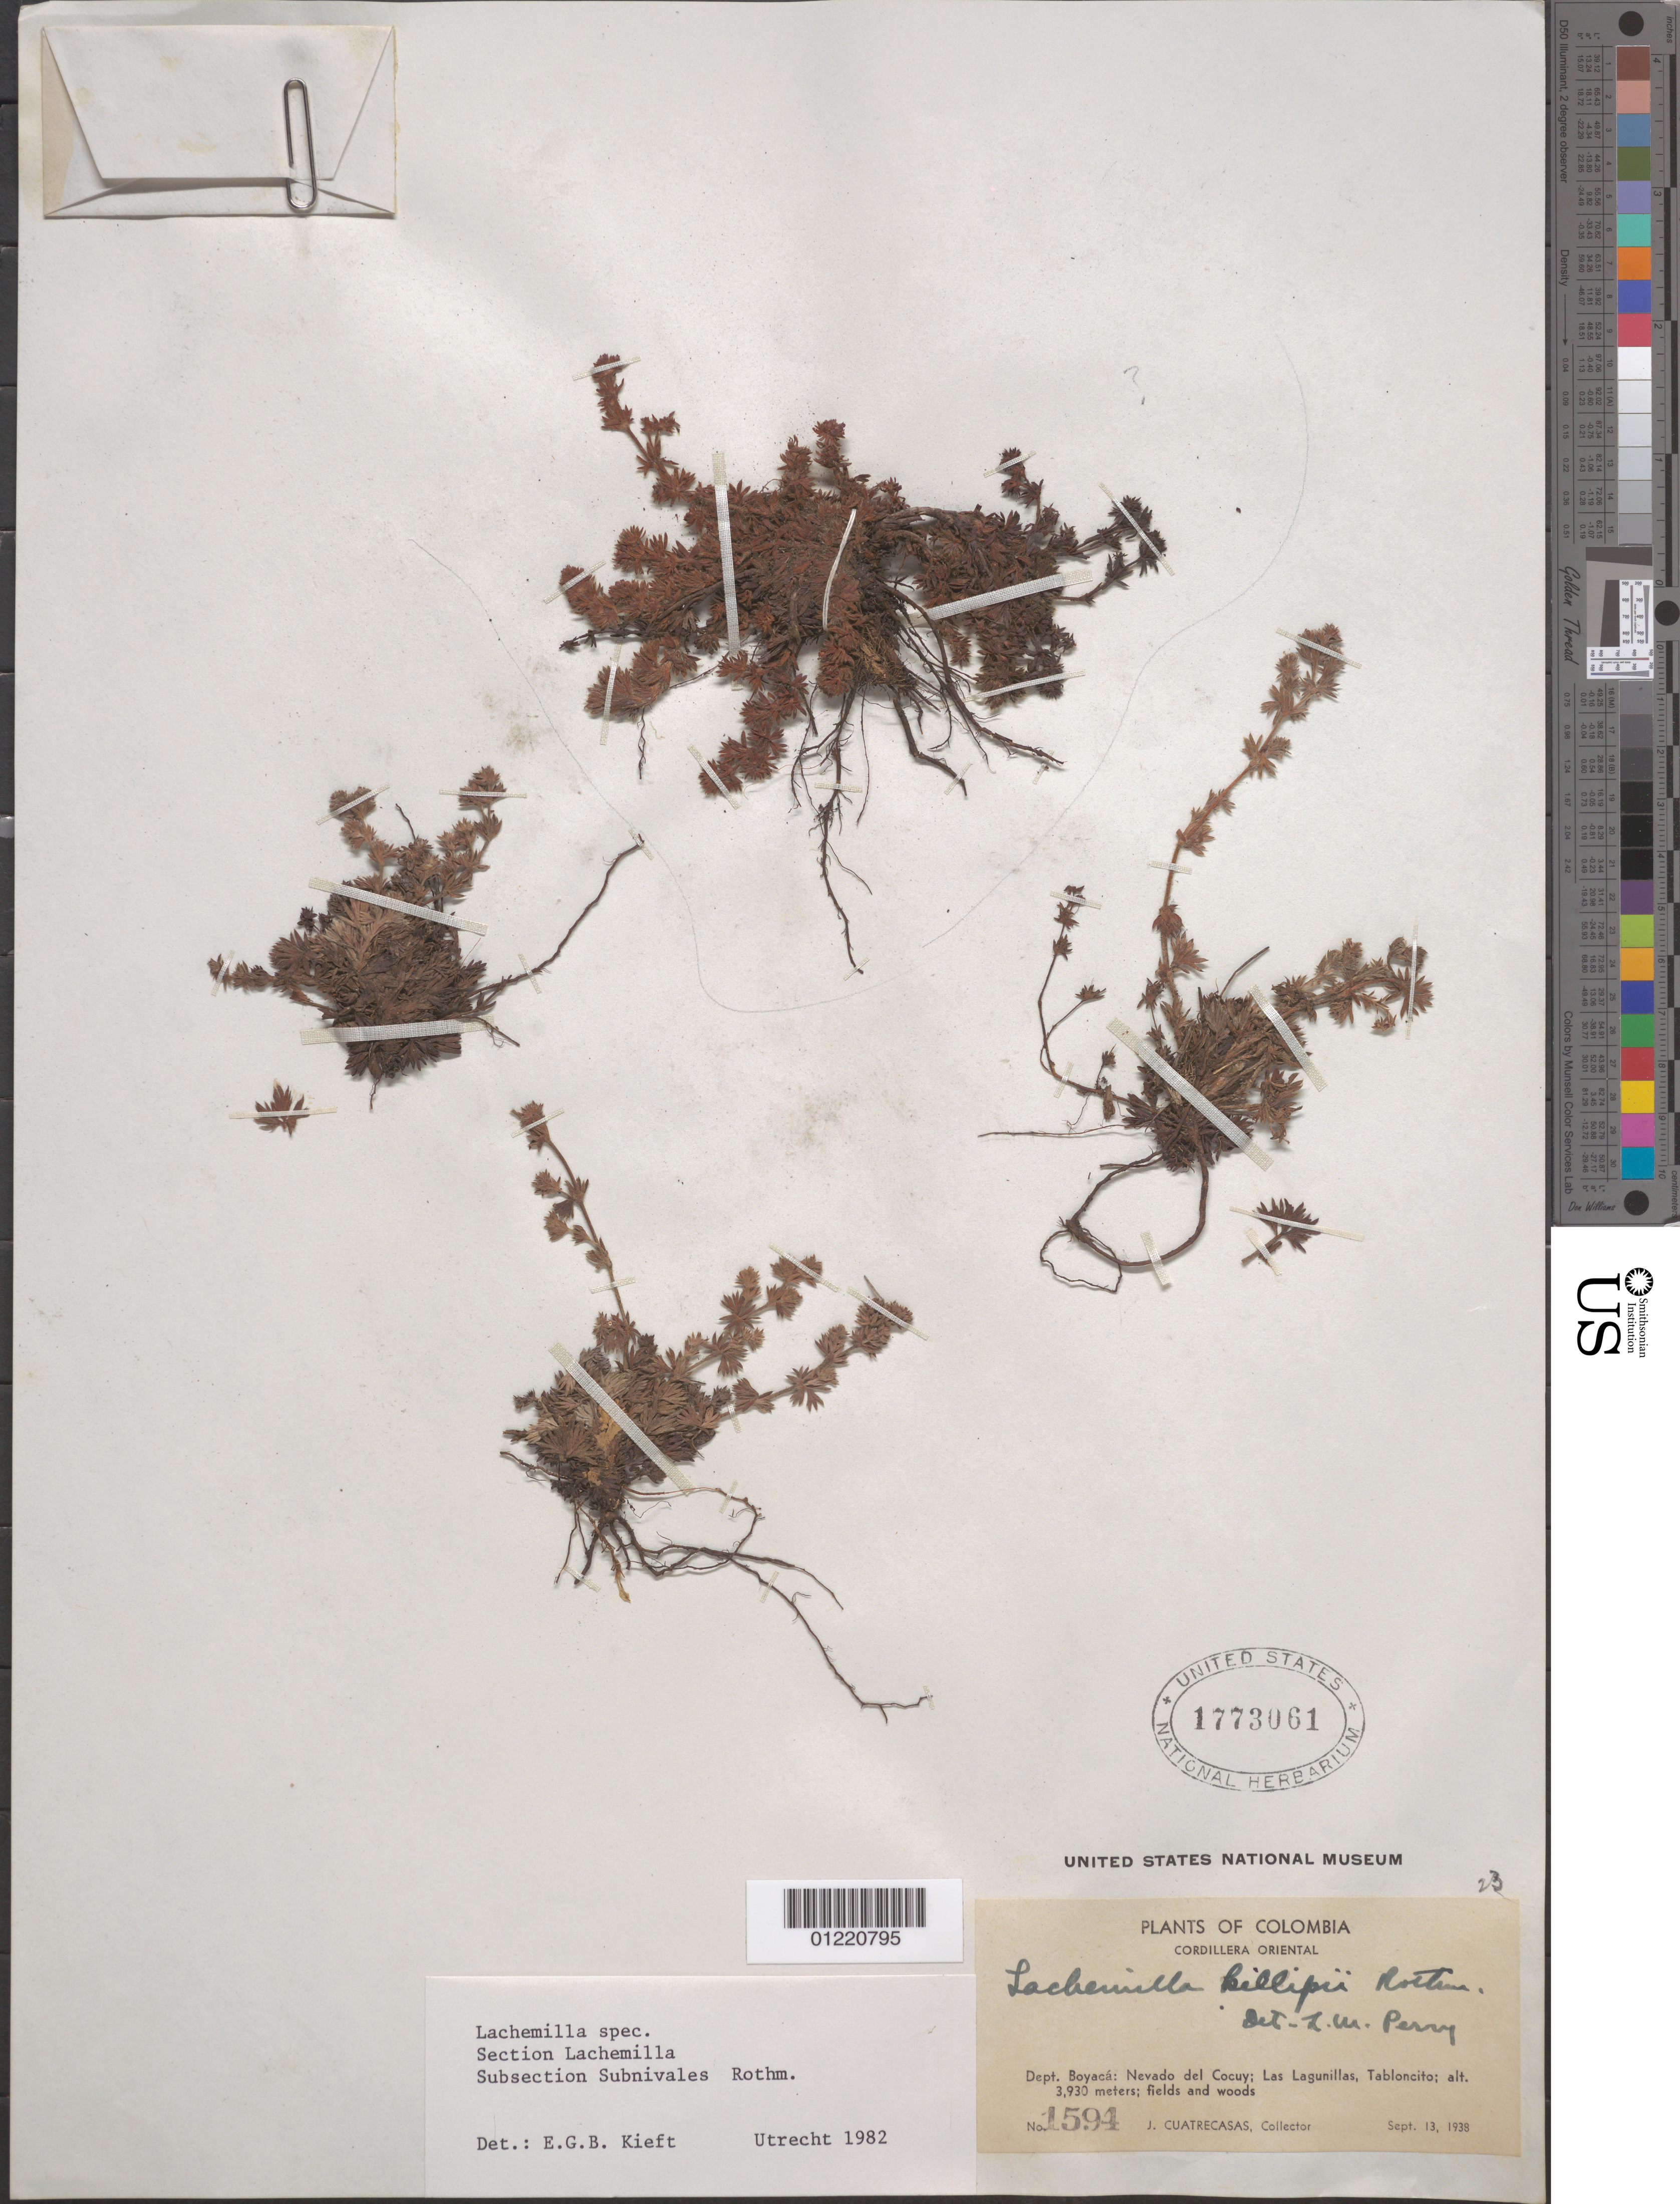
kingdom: Plantae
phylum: Tracheophyta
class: Magnoliopsida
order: Rosales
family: Rosaceae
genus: Lachemilla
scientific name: Lachemilla sp.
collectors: J. Cuatrecasas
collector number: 1594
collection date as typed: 13 Sep 1938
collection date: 1938-09-13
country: Colombia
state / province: Boyacá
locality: Cordillera Oriental, Nevada del Cocuy, Las Lagunillas, Tabloncito.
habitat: fields and woods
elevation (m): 3930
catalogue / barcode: US 1773061